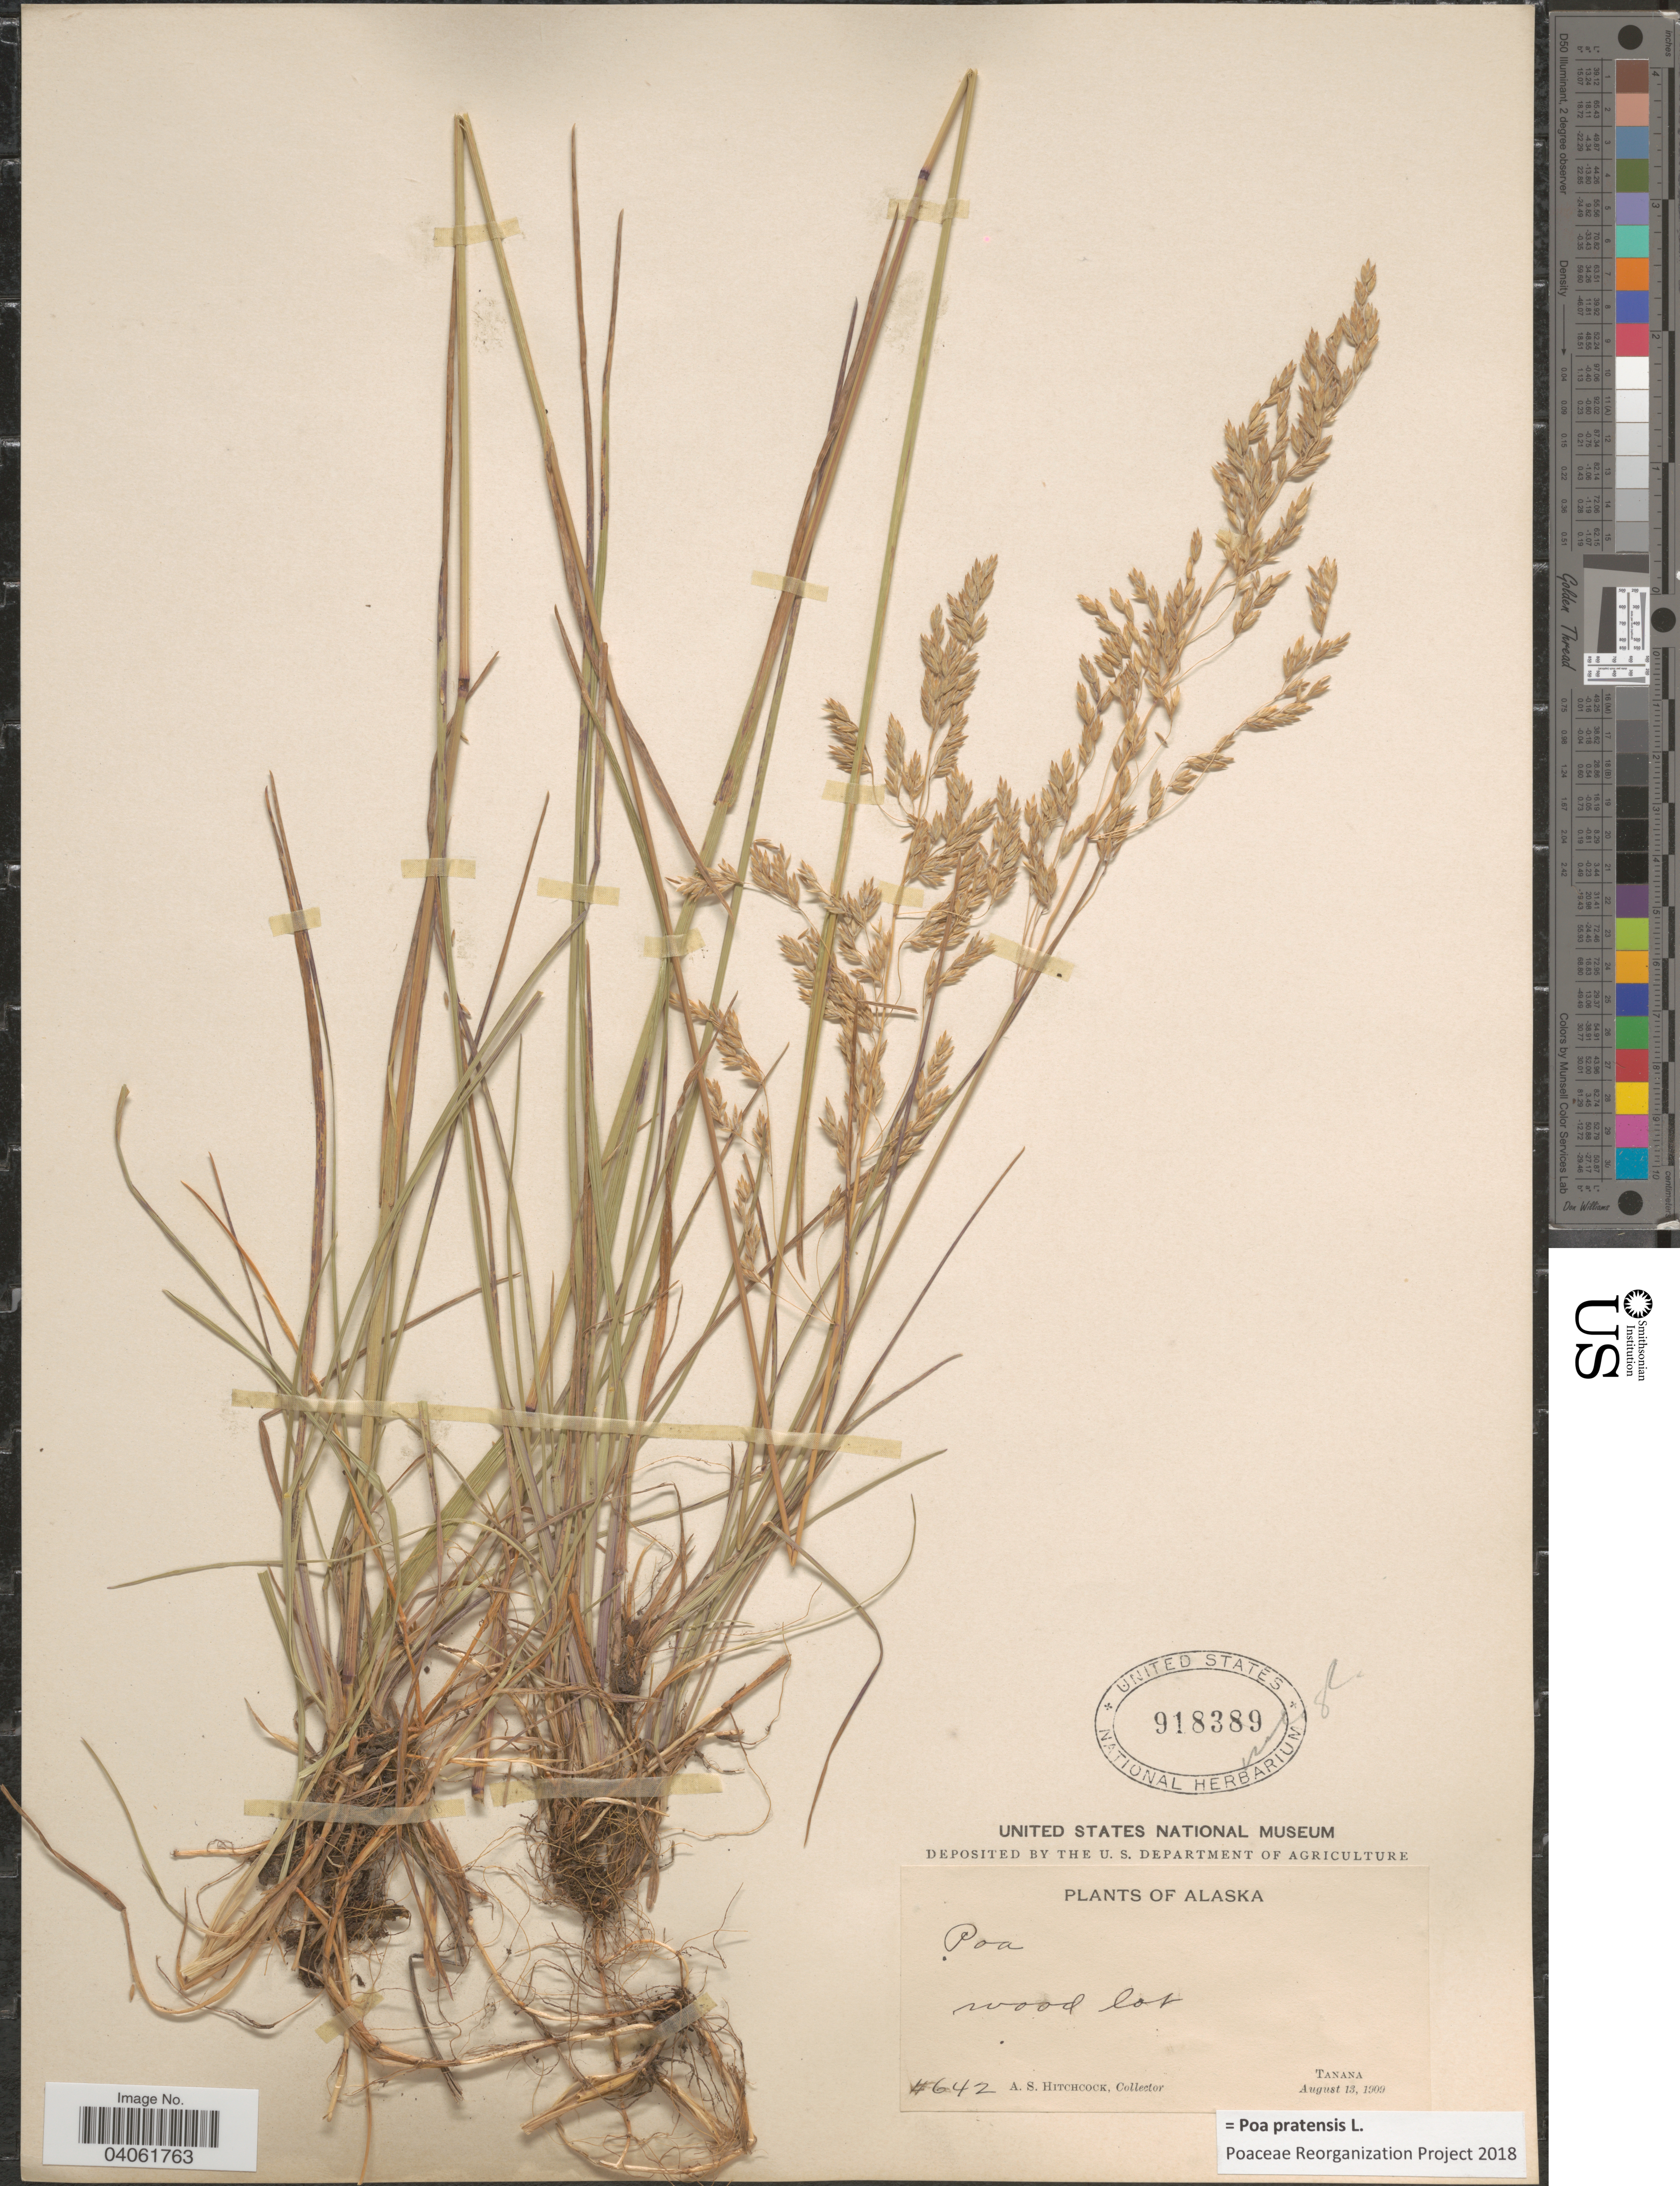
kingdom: Plantae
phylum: Tracheophyta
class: Liliopsida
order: Poales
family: Poaceae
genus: Poa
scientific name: Poa pratensis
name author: L.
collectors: A. S. Hitchcock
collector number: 642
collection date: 1909-08-13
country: United States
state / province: Alaska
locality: Tanana.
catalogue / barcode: US 918389